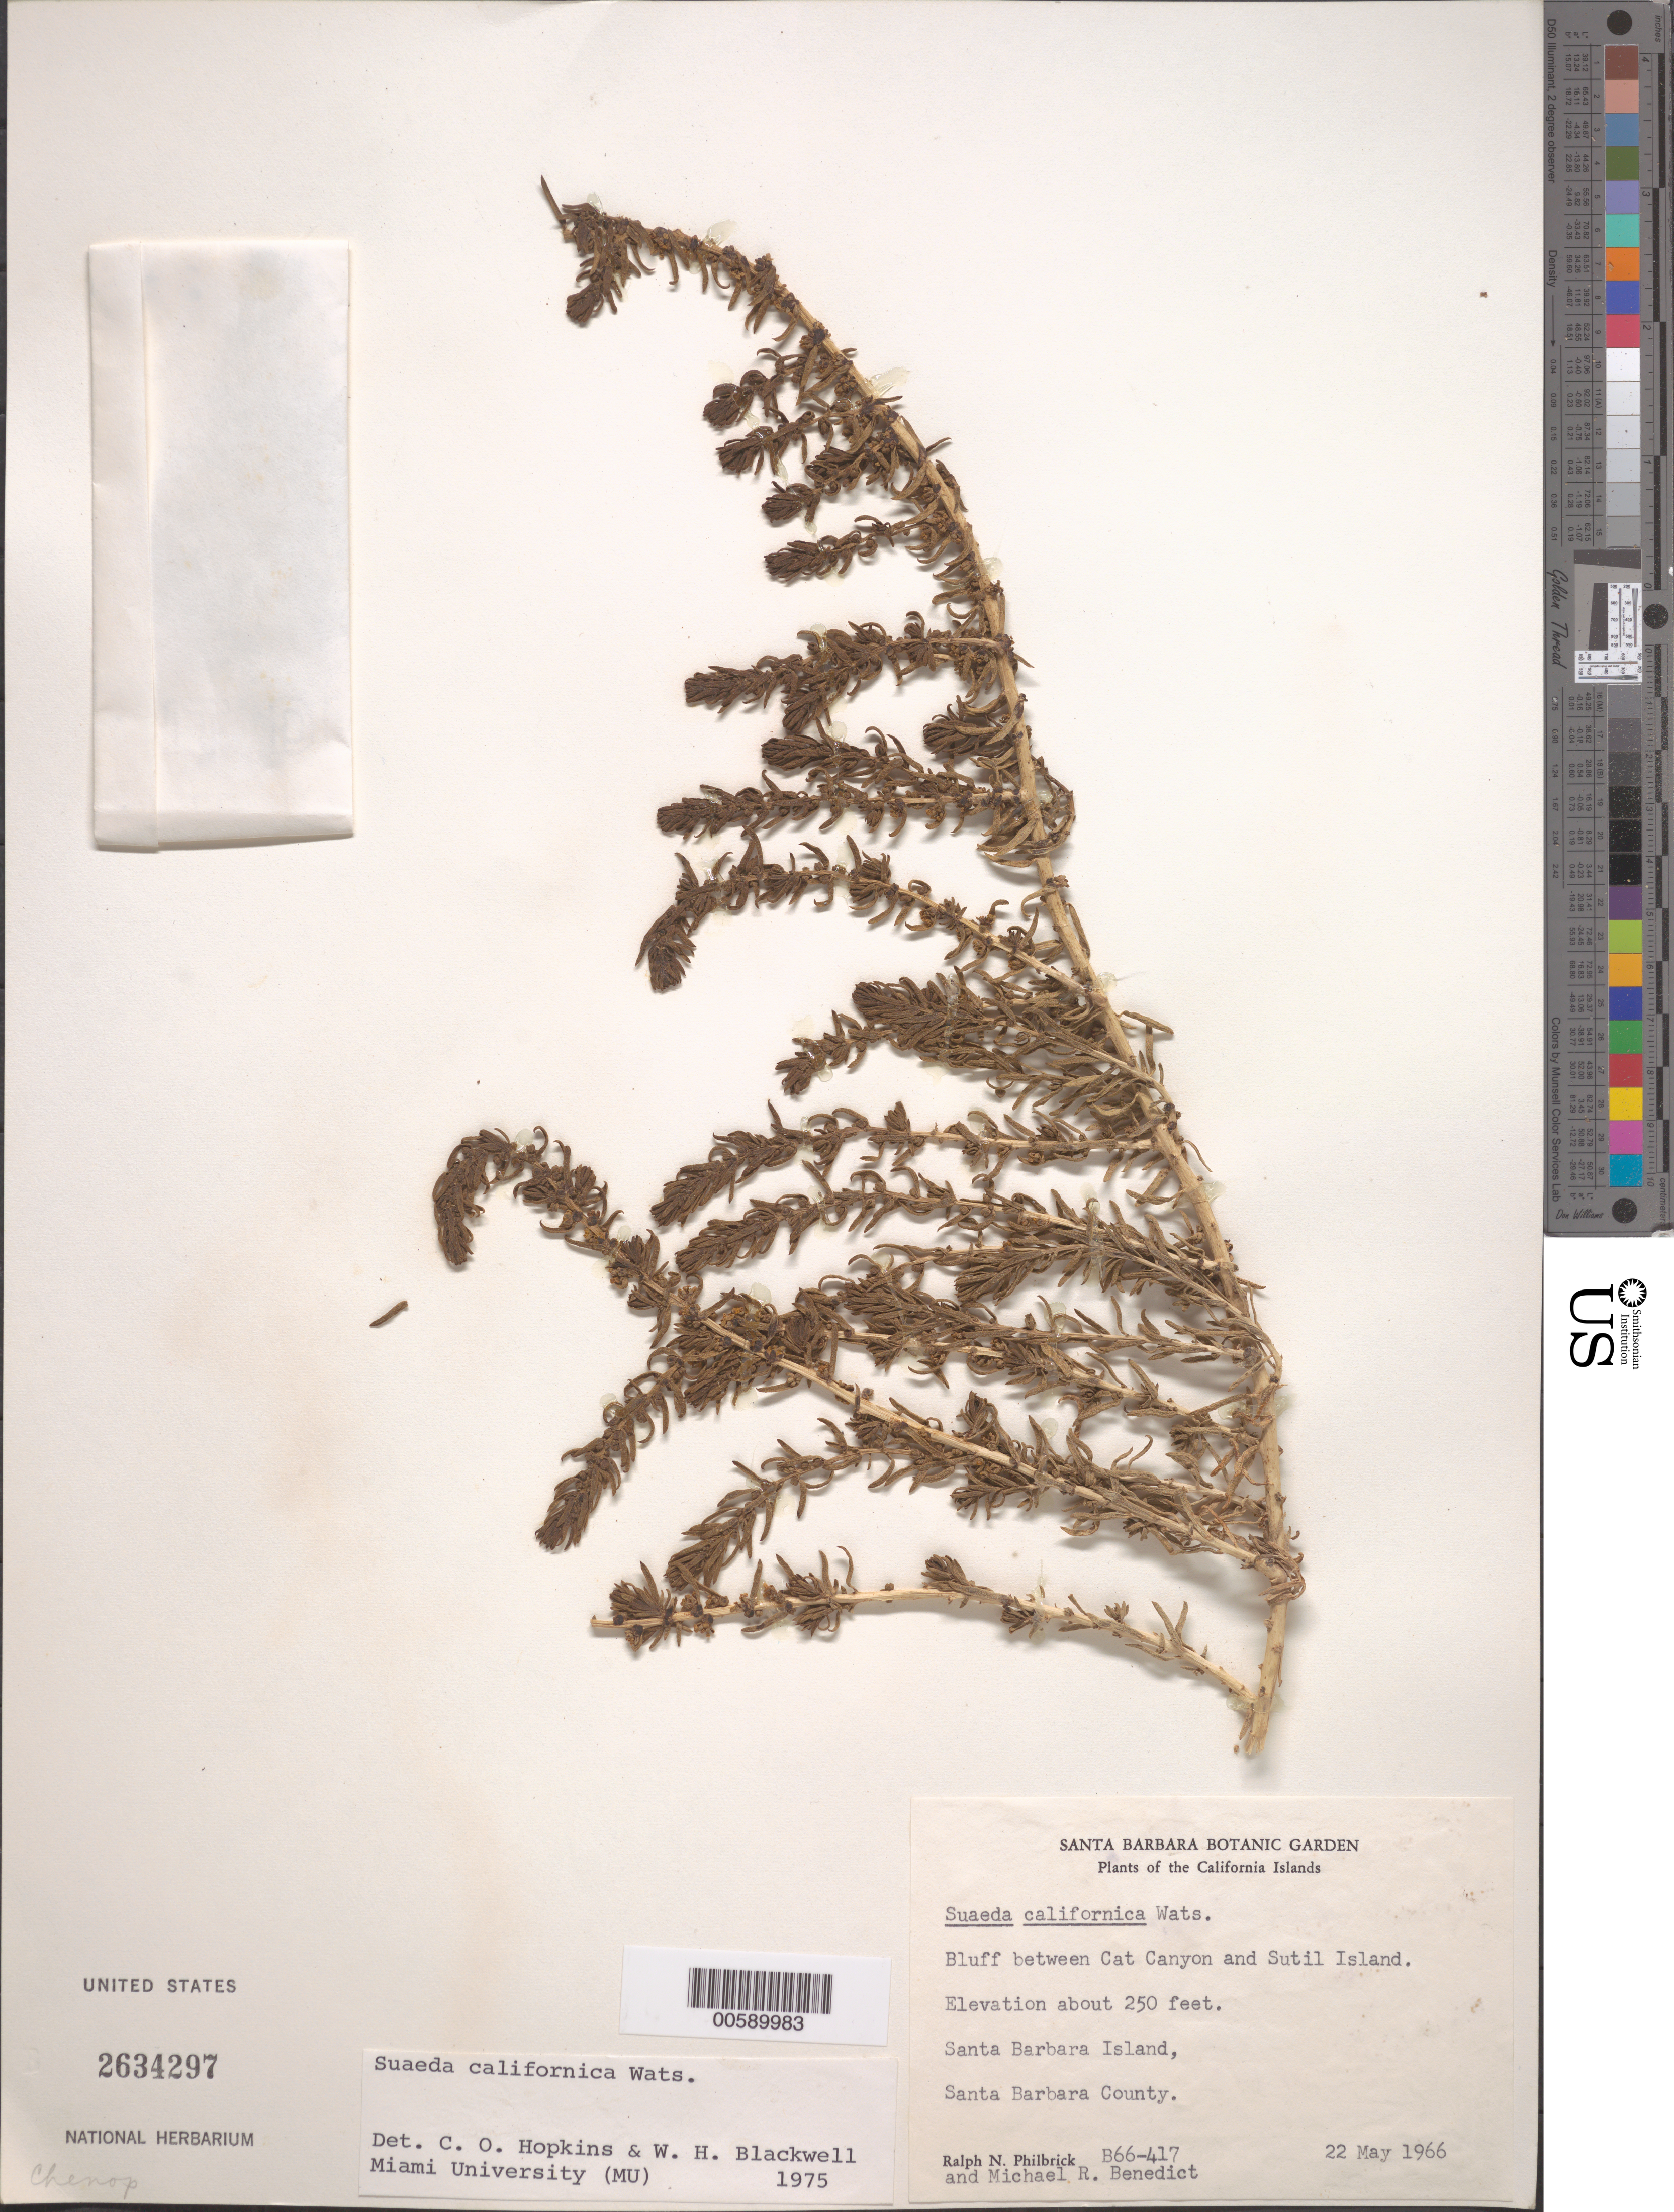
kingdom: Plantae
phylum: Tracheophyta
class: Magnoliopsida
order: Caryophyllales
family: Amaranthaceae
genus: Suaeda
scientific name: Suaeda californica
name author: S. Watson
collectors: R. Philbrick & M. Bendict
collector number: B66-417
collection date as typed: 22 May 1966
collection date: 1966-05-22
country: United States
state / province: California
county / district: Santa Barbara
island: Santa Barbara Island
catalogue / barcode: US 2634297